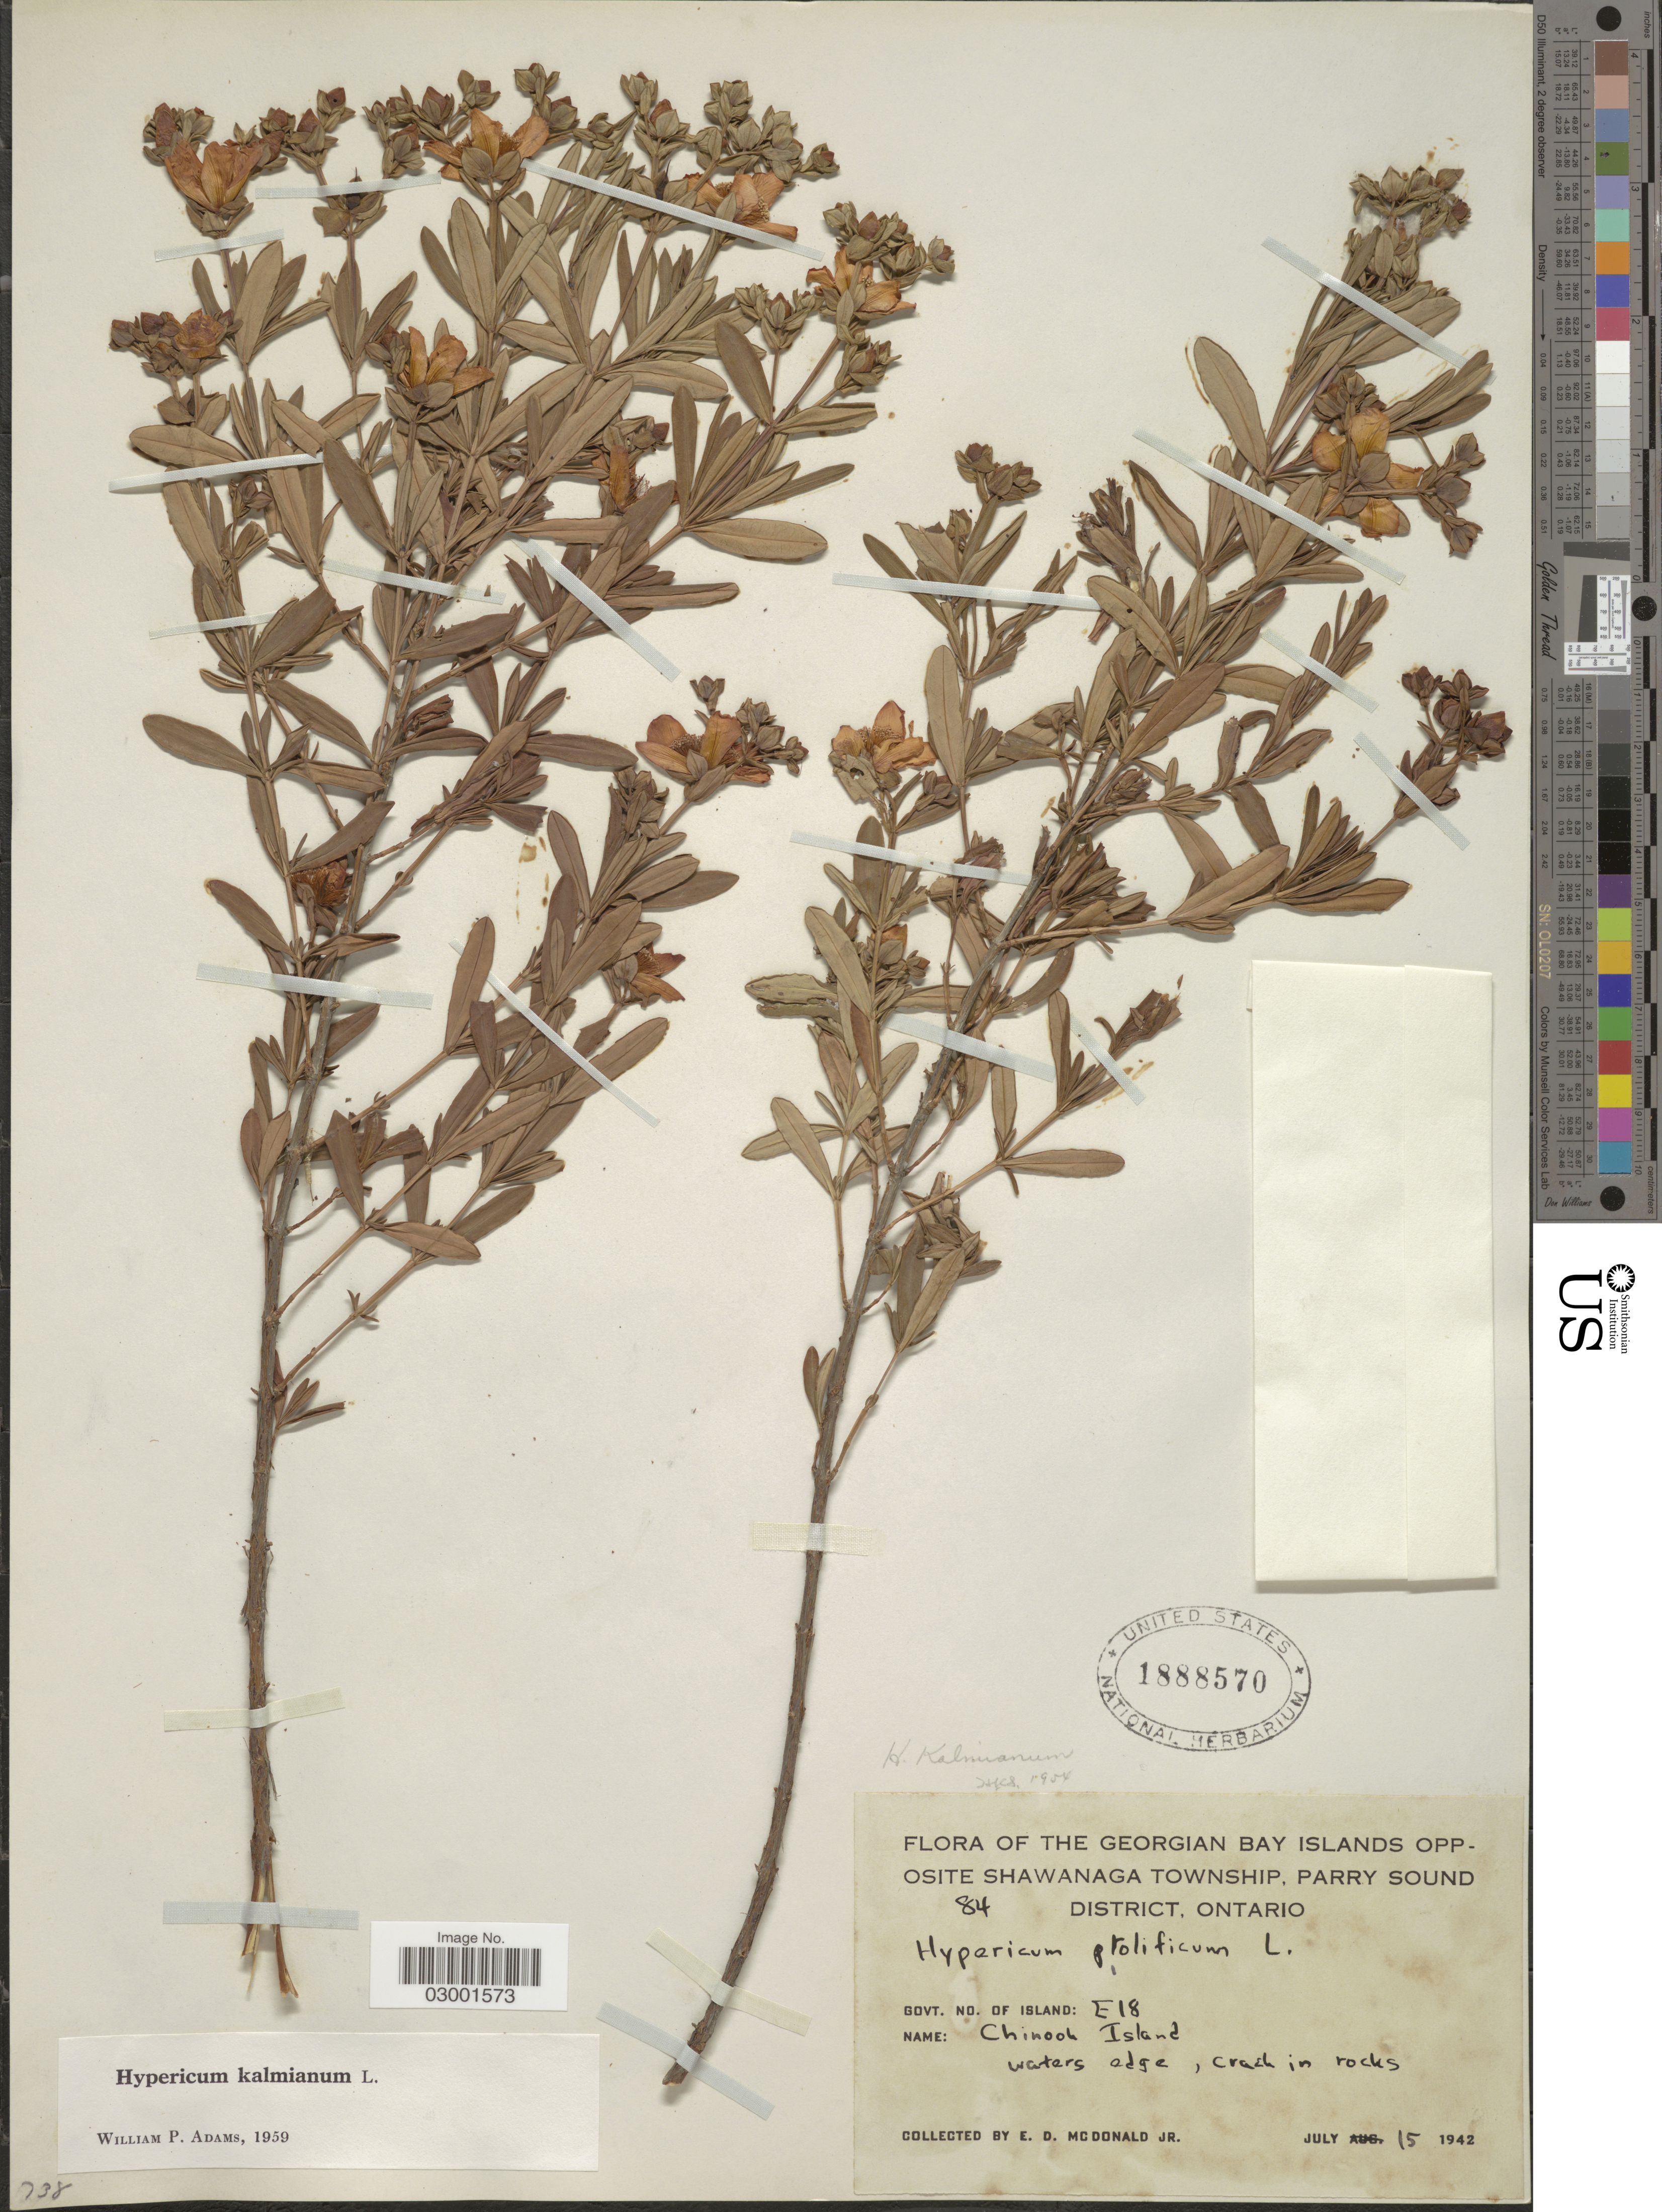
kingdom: Plantae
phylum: Tracheophyta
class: Magnoliopsida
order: Malpighiales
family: Hypericaceae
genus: Hypericum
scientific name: Hypericum kalmianum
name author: L.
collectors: E. D. McDonald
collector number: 84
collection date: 1942-07-15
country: Canada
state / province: Ontario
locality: Georgian Bay Islands opposite Shawanaga Township, Parry Sound District. Govt. No. of Island: E18, Chinook Island, waters edge.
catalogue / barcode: US 1888570